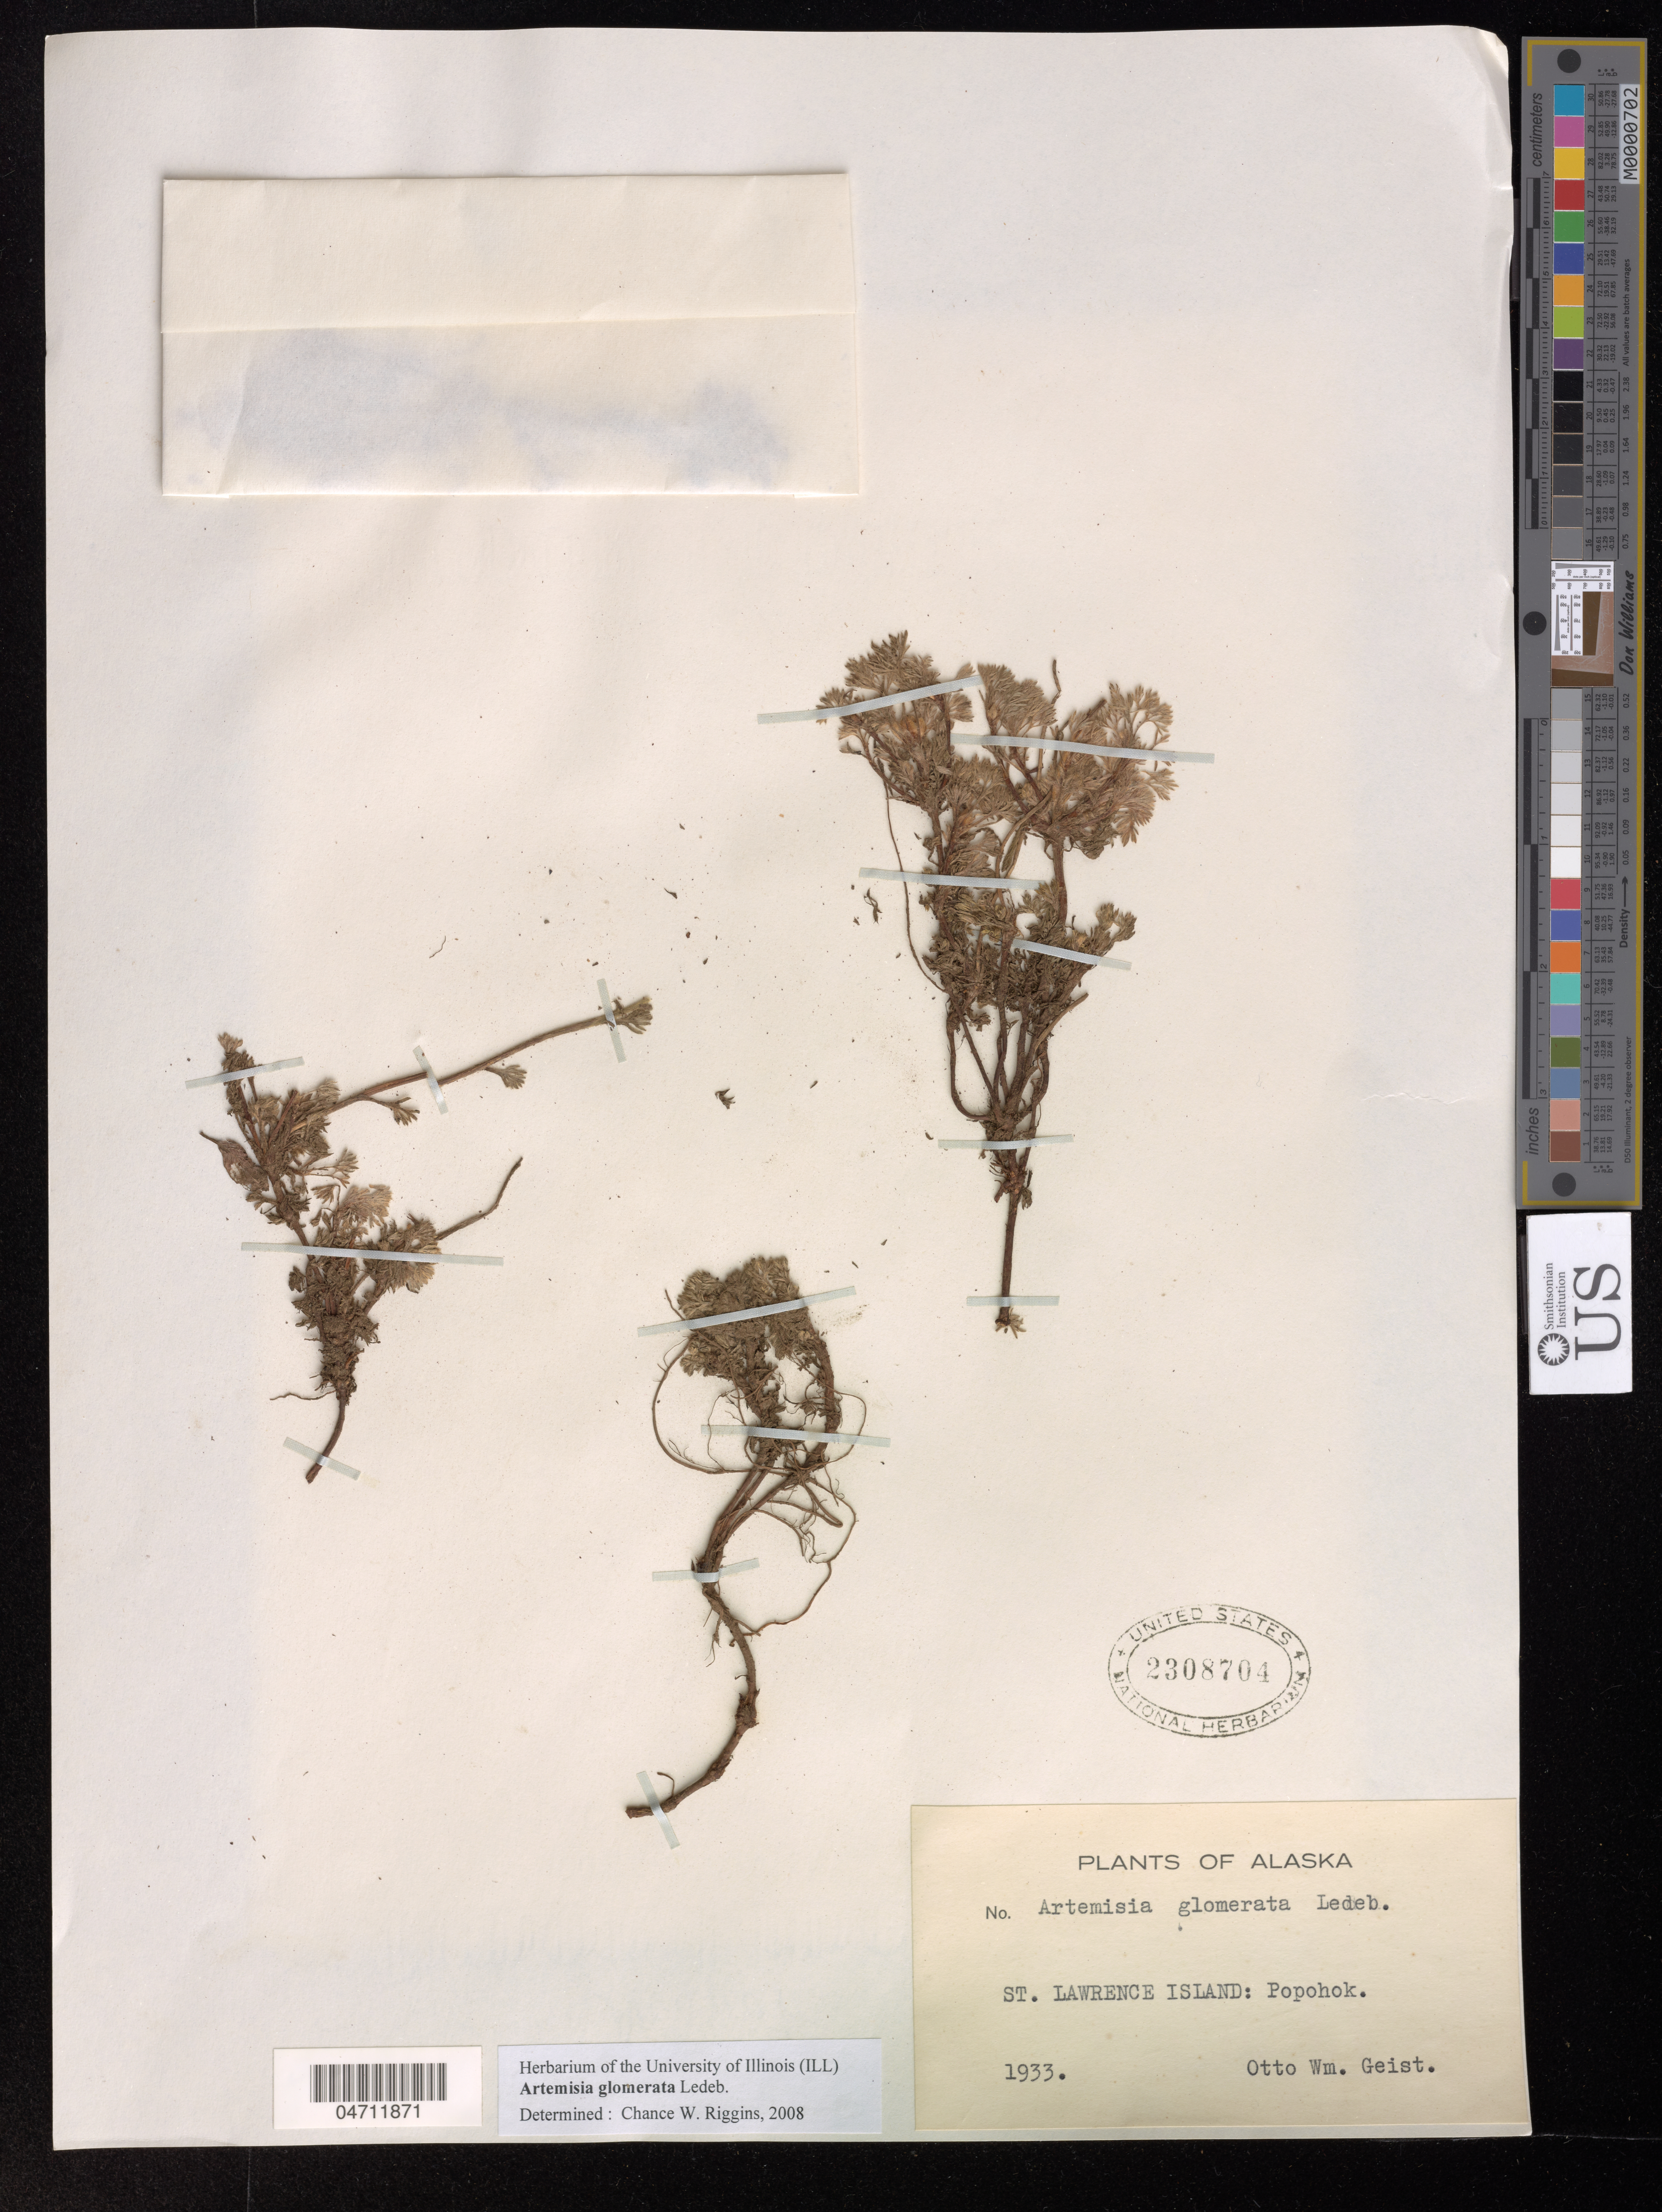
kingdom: Plantae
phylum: Tracheophyta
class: Magnoliopsida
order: Asterales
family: Asteraceae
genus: Artemisia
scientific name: Artemisia glomerata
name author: Ledeb.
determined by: Riggins, Chance W.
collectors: O. Geist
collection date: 1933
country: United States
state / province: Alaska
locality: St. Lawrence Island: Popokok.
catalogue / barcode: US 2308704